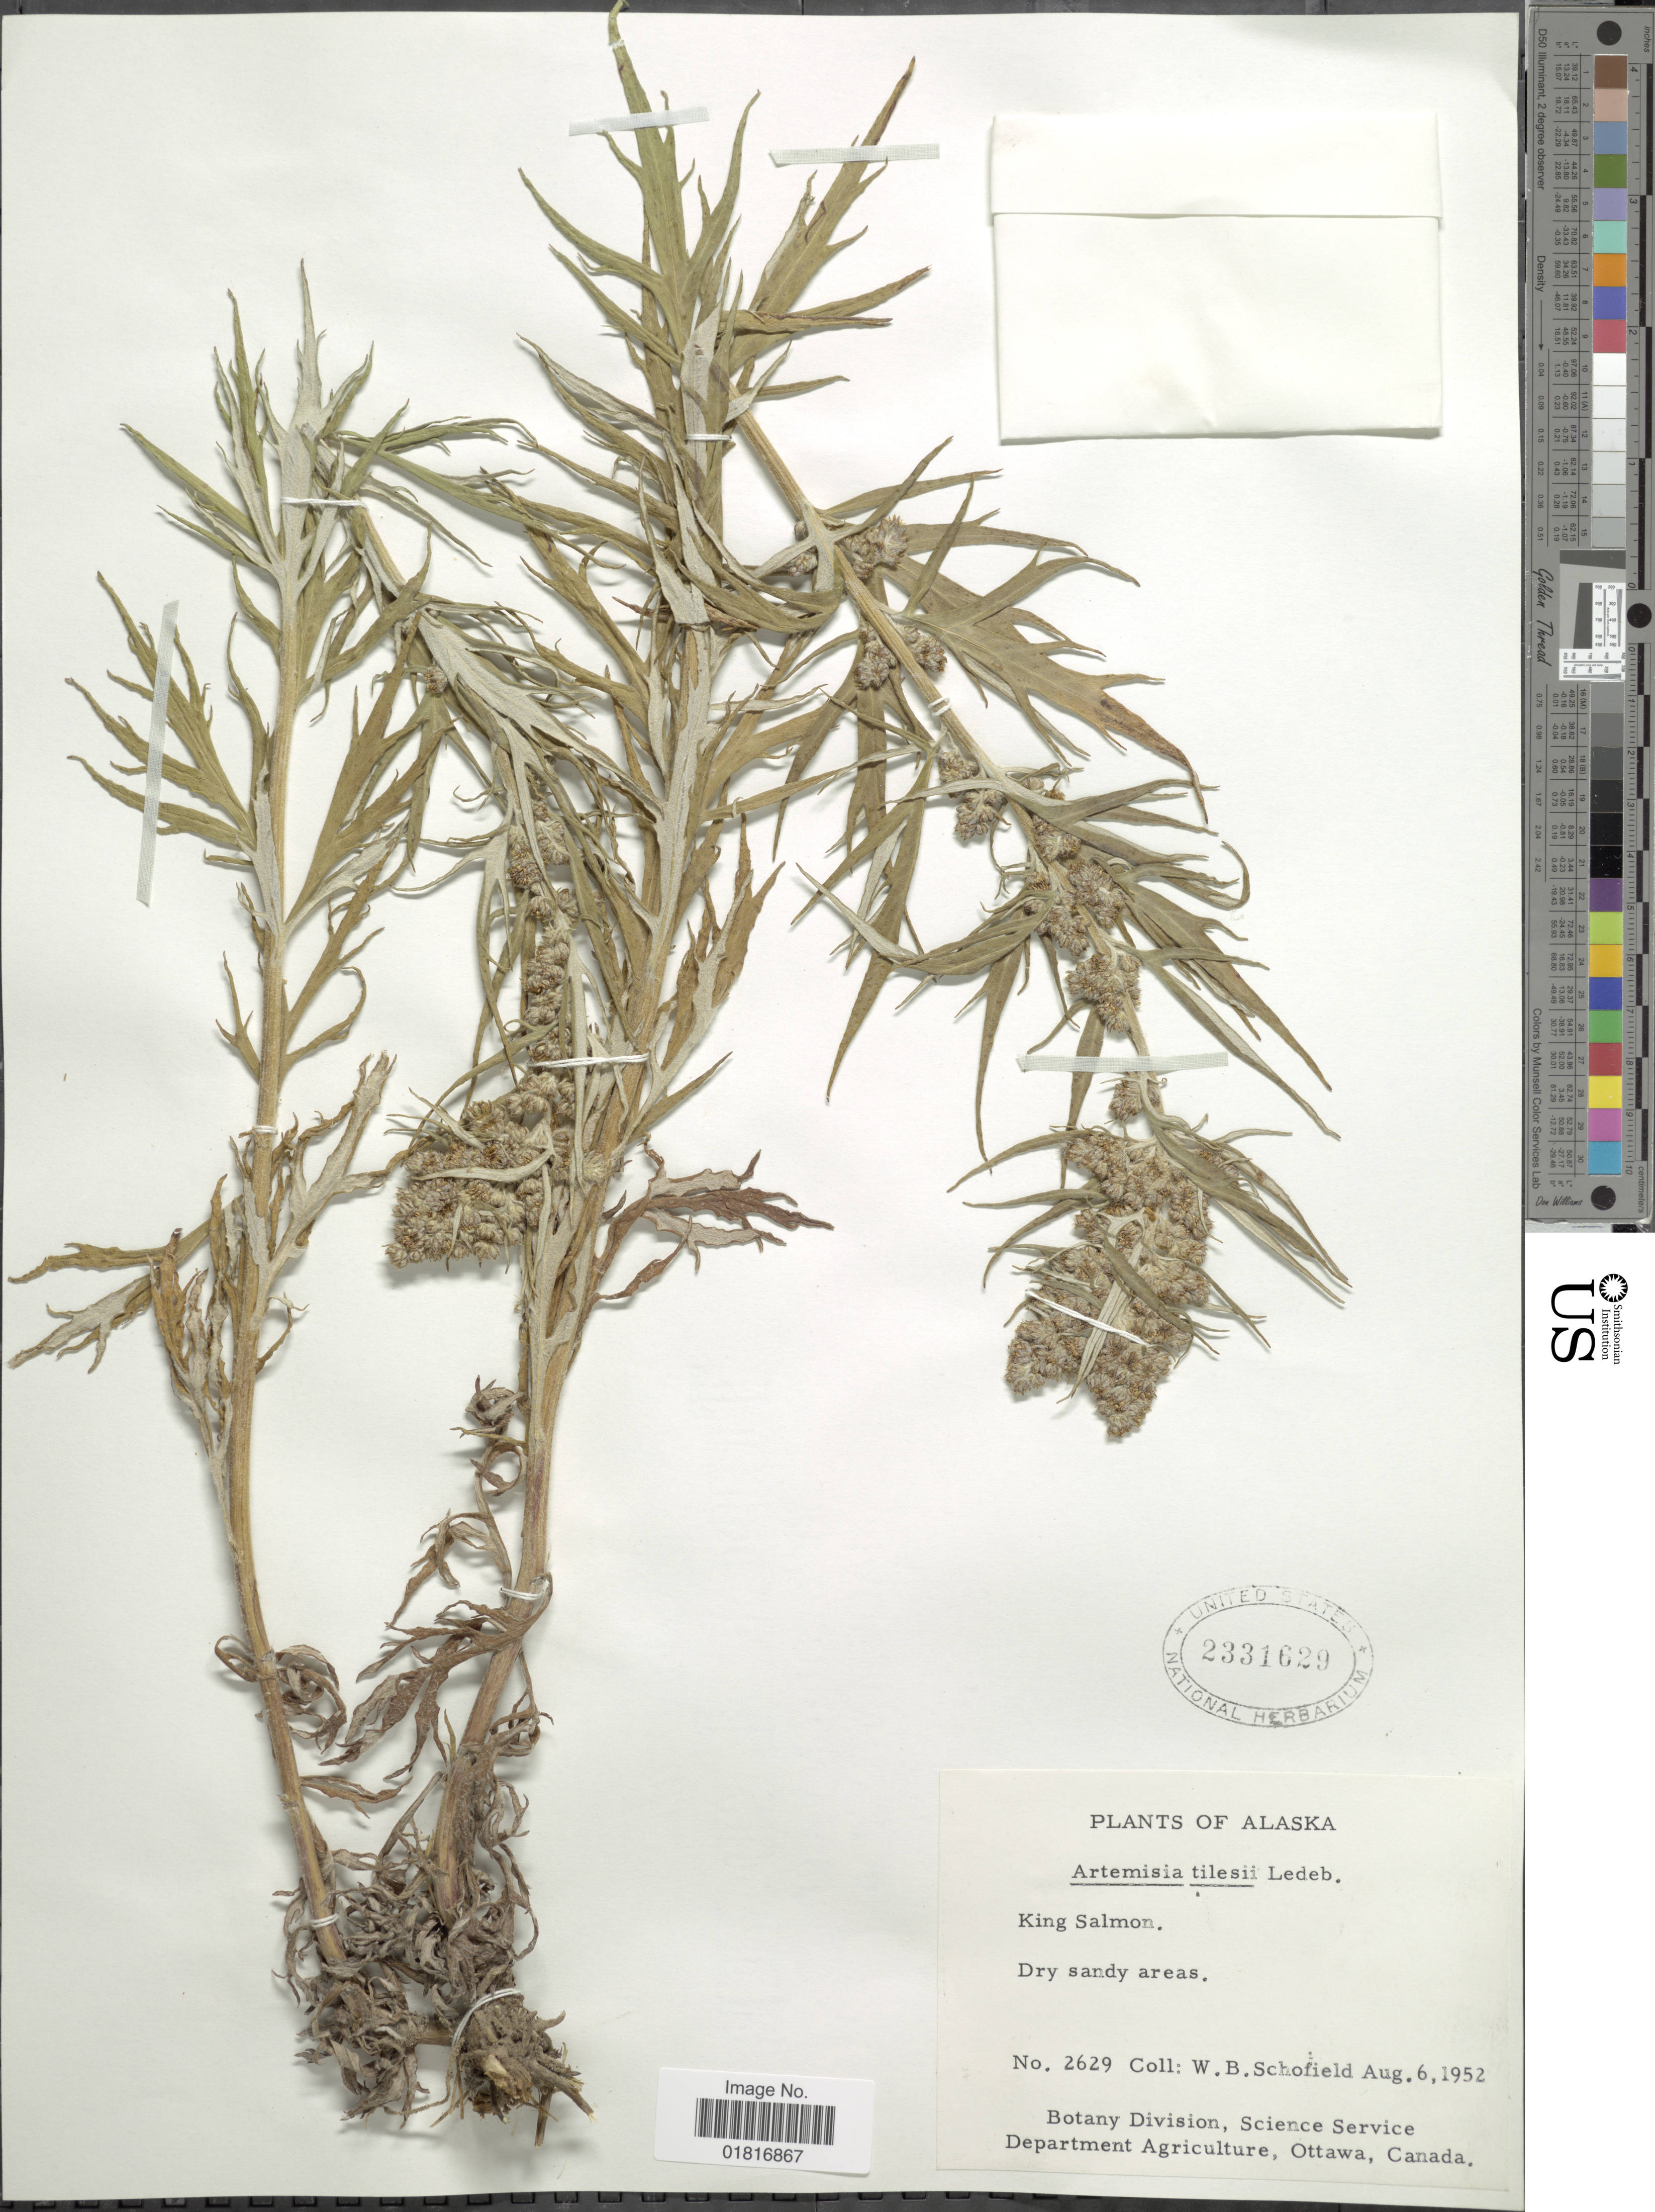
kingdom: Plantae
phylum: Tracheophyta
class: Magnoliopsida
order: Asterales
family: Asteraceae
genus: Artemisia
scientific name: Artemisia tilesii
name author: Ledeb.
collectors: W. Schofield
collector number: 2629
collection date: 1952-08-06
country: United States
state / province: Alaska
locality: King Salmon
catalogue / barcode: US 2331629